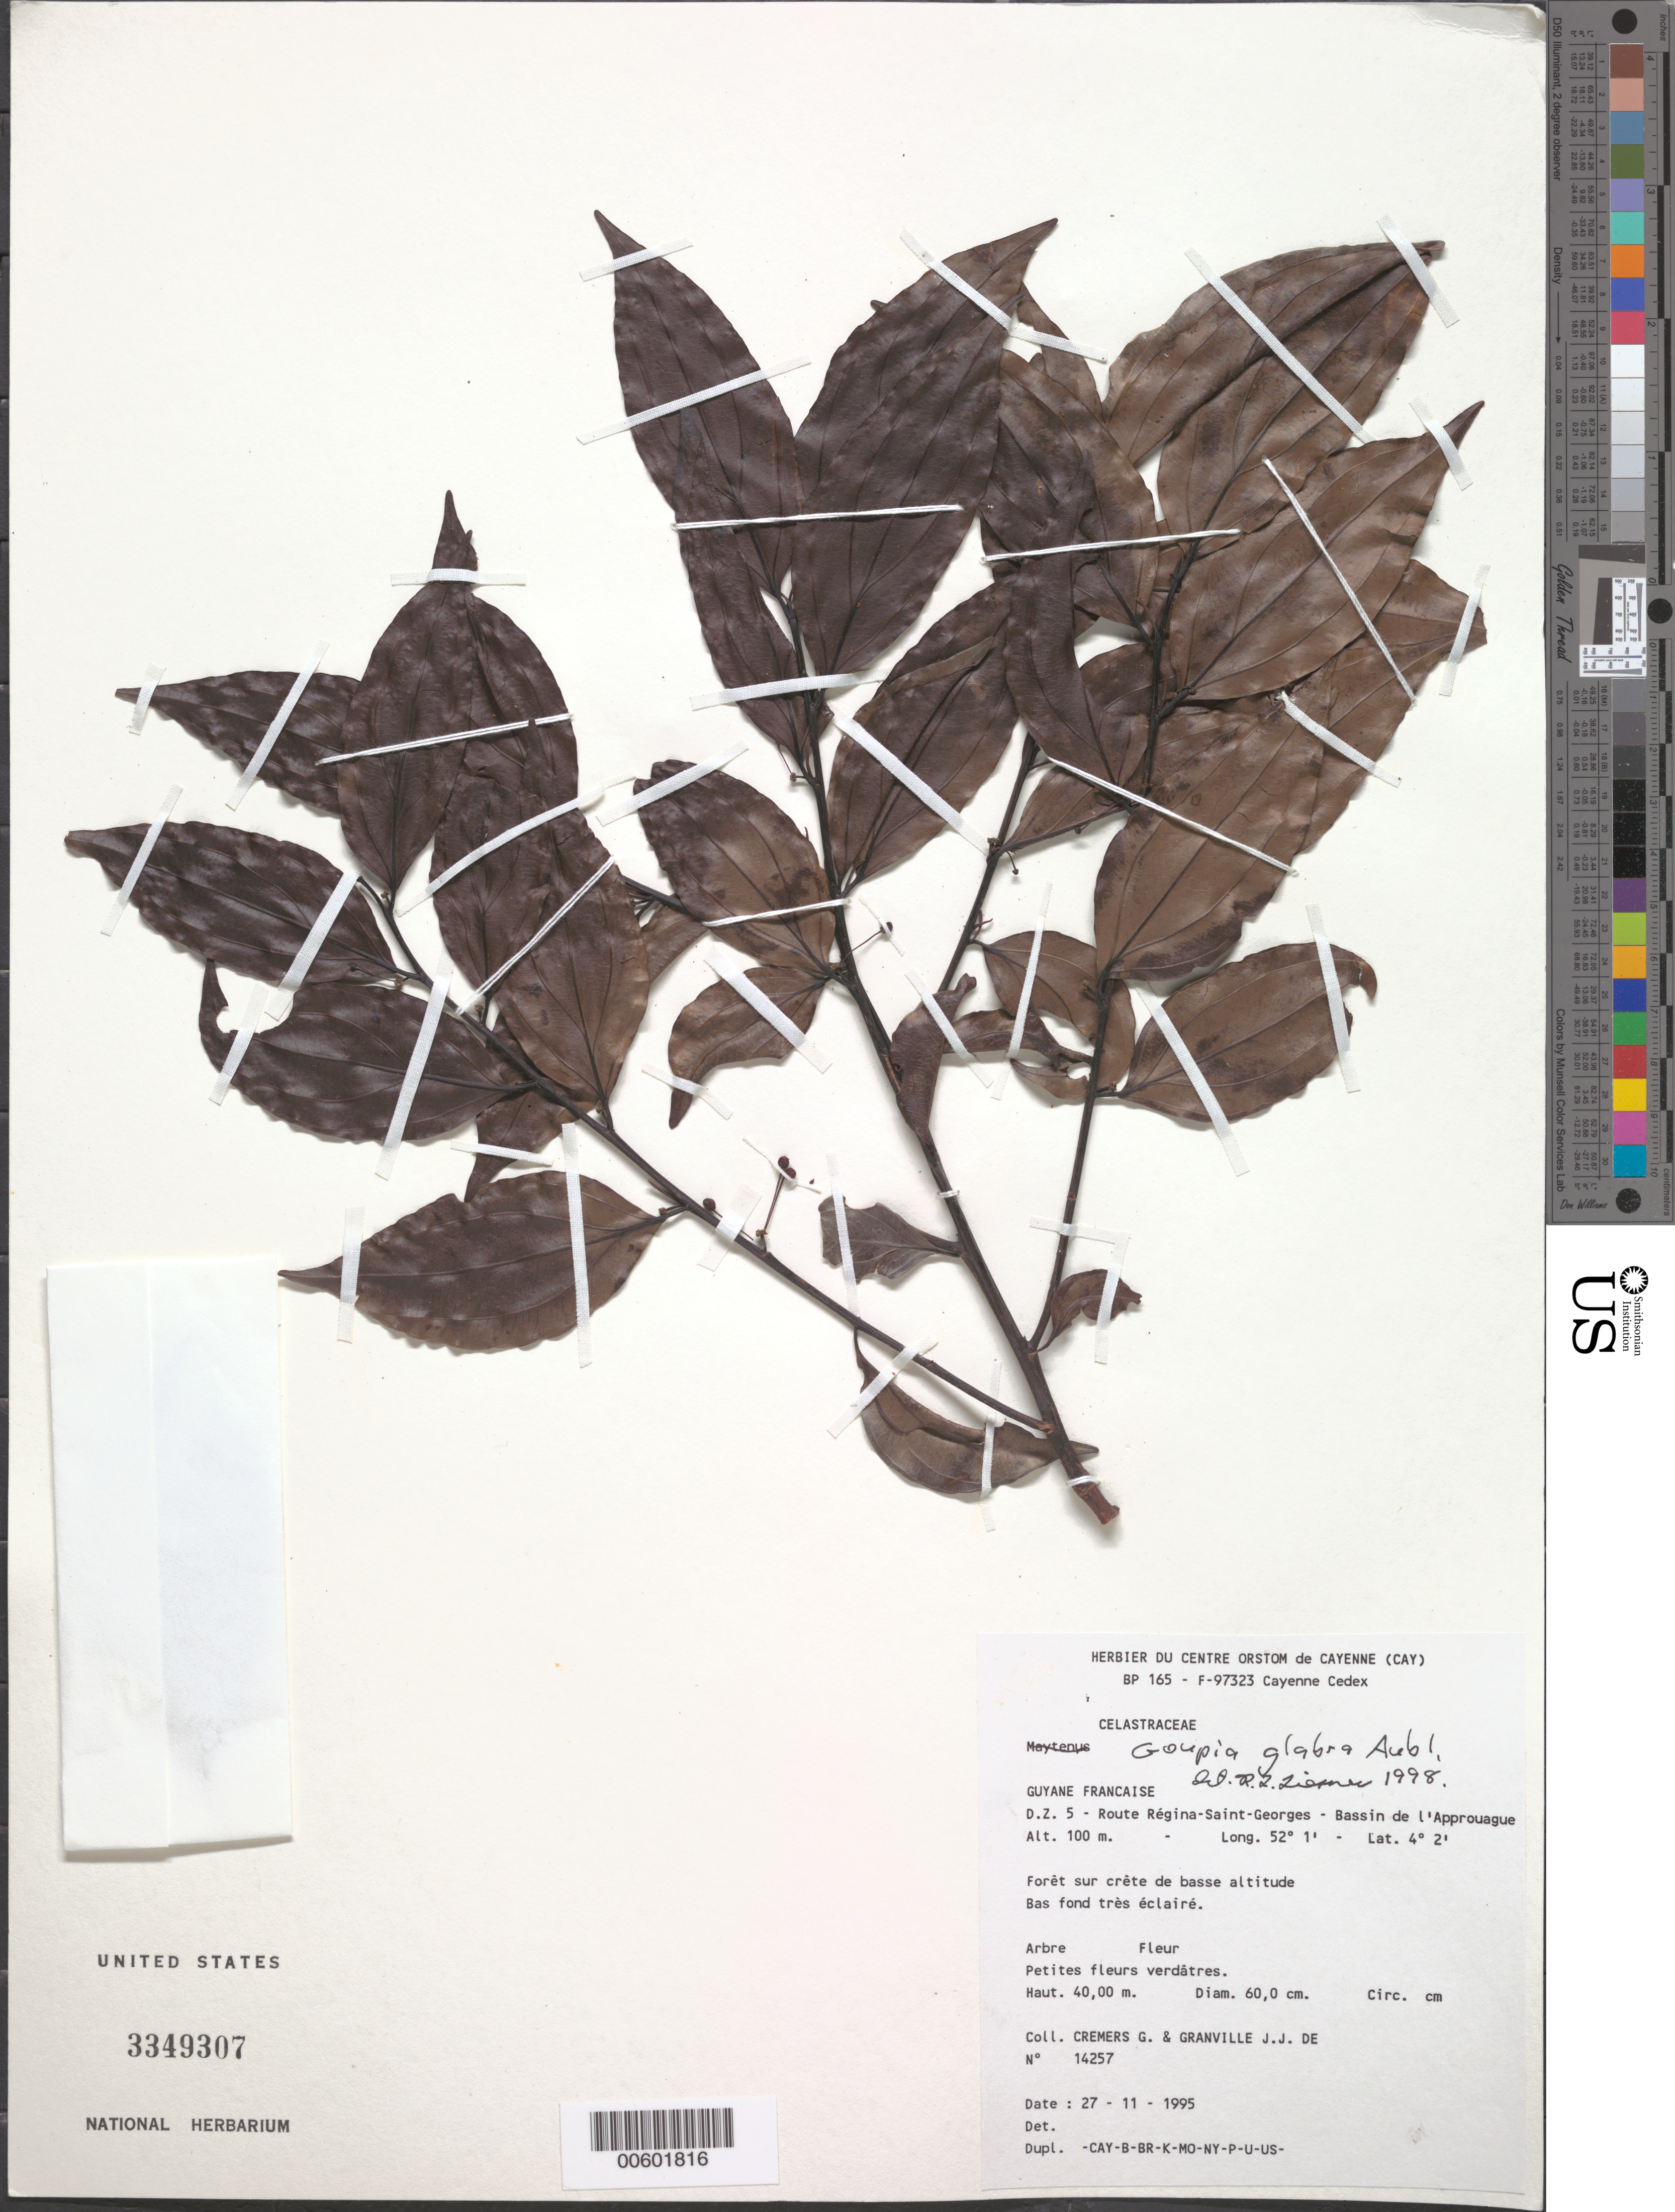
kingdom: Plantae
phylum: Tracheophyta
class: Magnoliopsida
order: Malpighiales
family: Goupiaceae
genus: Goupia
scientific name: Goupia glabra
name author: Aubl.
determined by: Liesner, R. L.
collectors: G. Cremers & J.-J. de Granville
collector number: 14257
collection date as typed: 27-Nov-95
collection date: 1995-11-27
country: French Guiana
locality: Route Regina-Saint-Georges, D.Z. 5, Bassin de l'Approuague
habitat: Forêt sur crête de basse altitude. Bas fond très éclairé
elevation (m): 100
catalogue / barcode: US 3349307